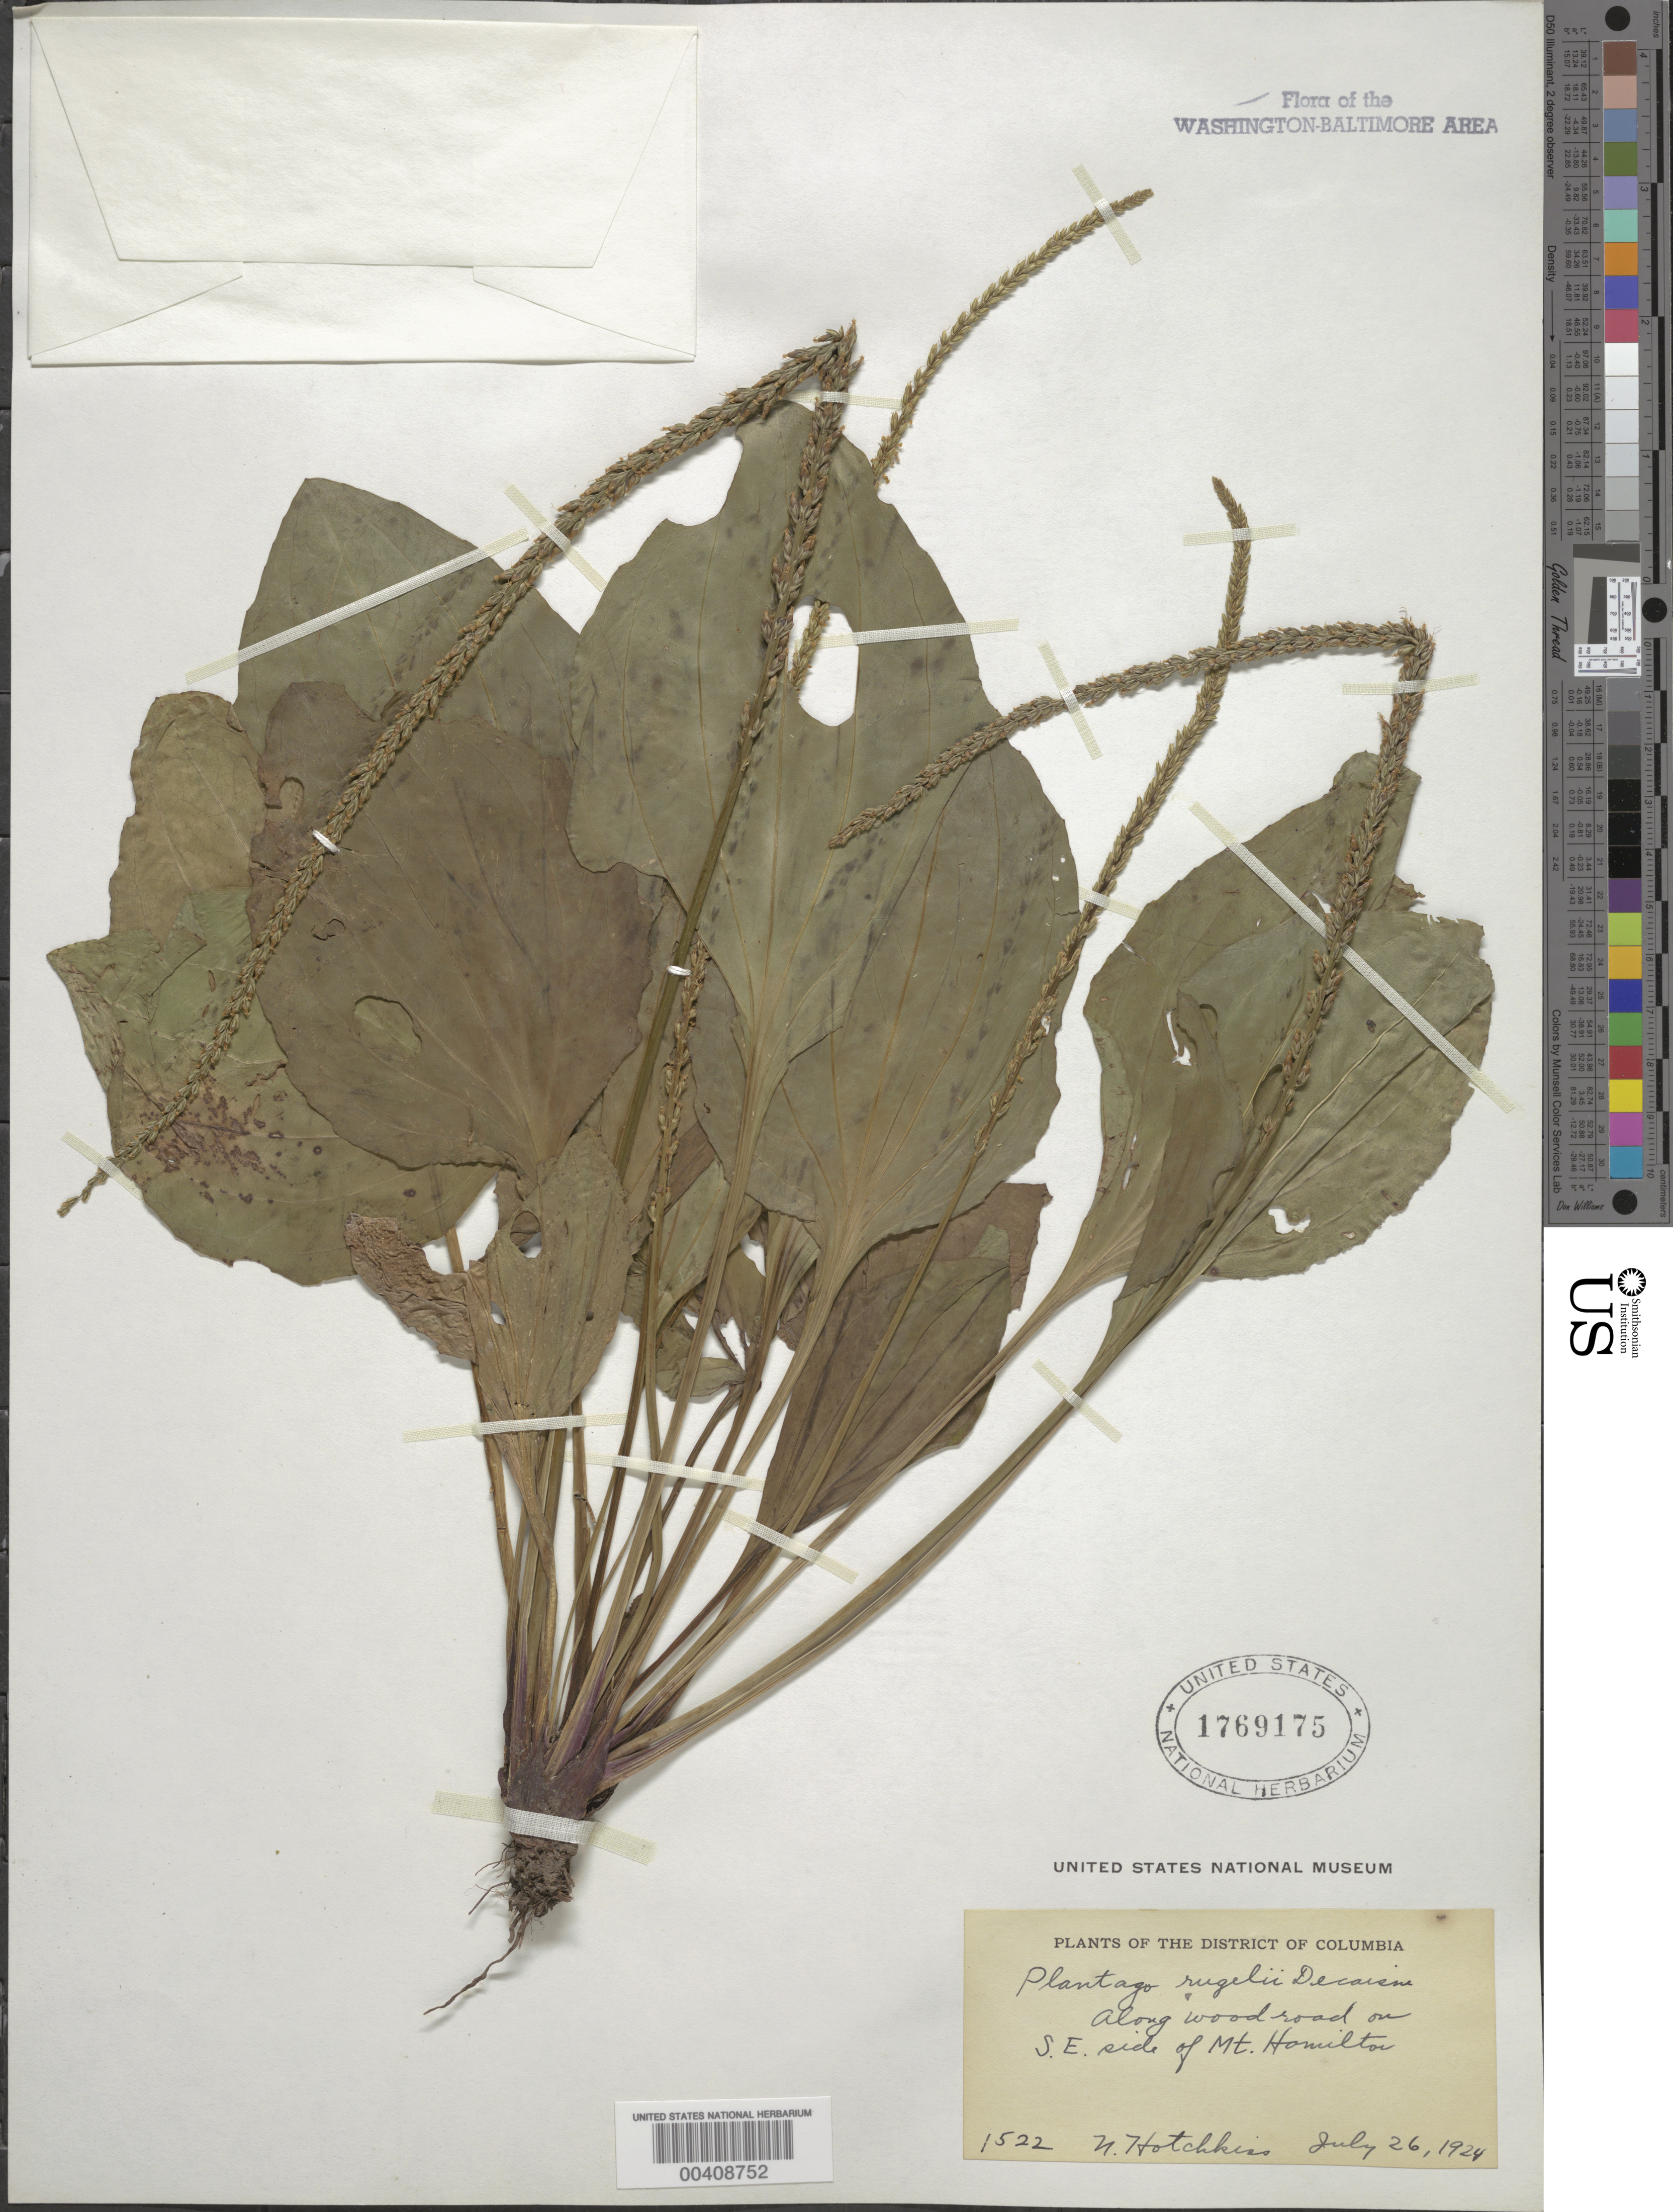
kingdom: Plantae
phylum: Tracheophyta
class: Magnoliopsida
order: Lamiales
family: Plantaginaceae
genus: Plantago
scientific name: Plantago rugelii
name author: Decne.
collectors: N. Hotchkiss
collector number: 1522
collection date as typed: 26 Jul 1924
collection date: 1924-07-26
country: United States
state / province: District of Columbia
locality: Southeast Mt. Hamilton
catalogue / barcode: US 1769175